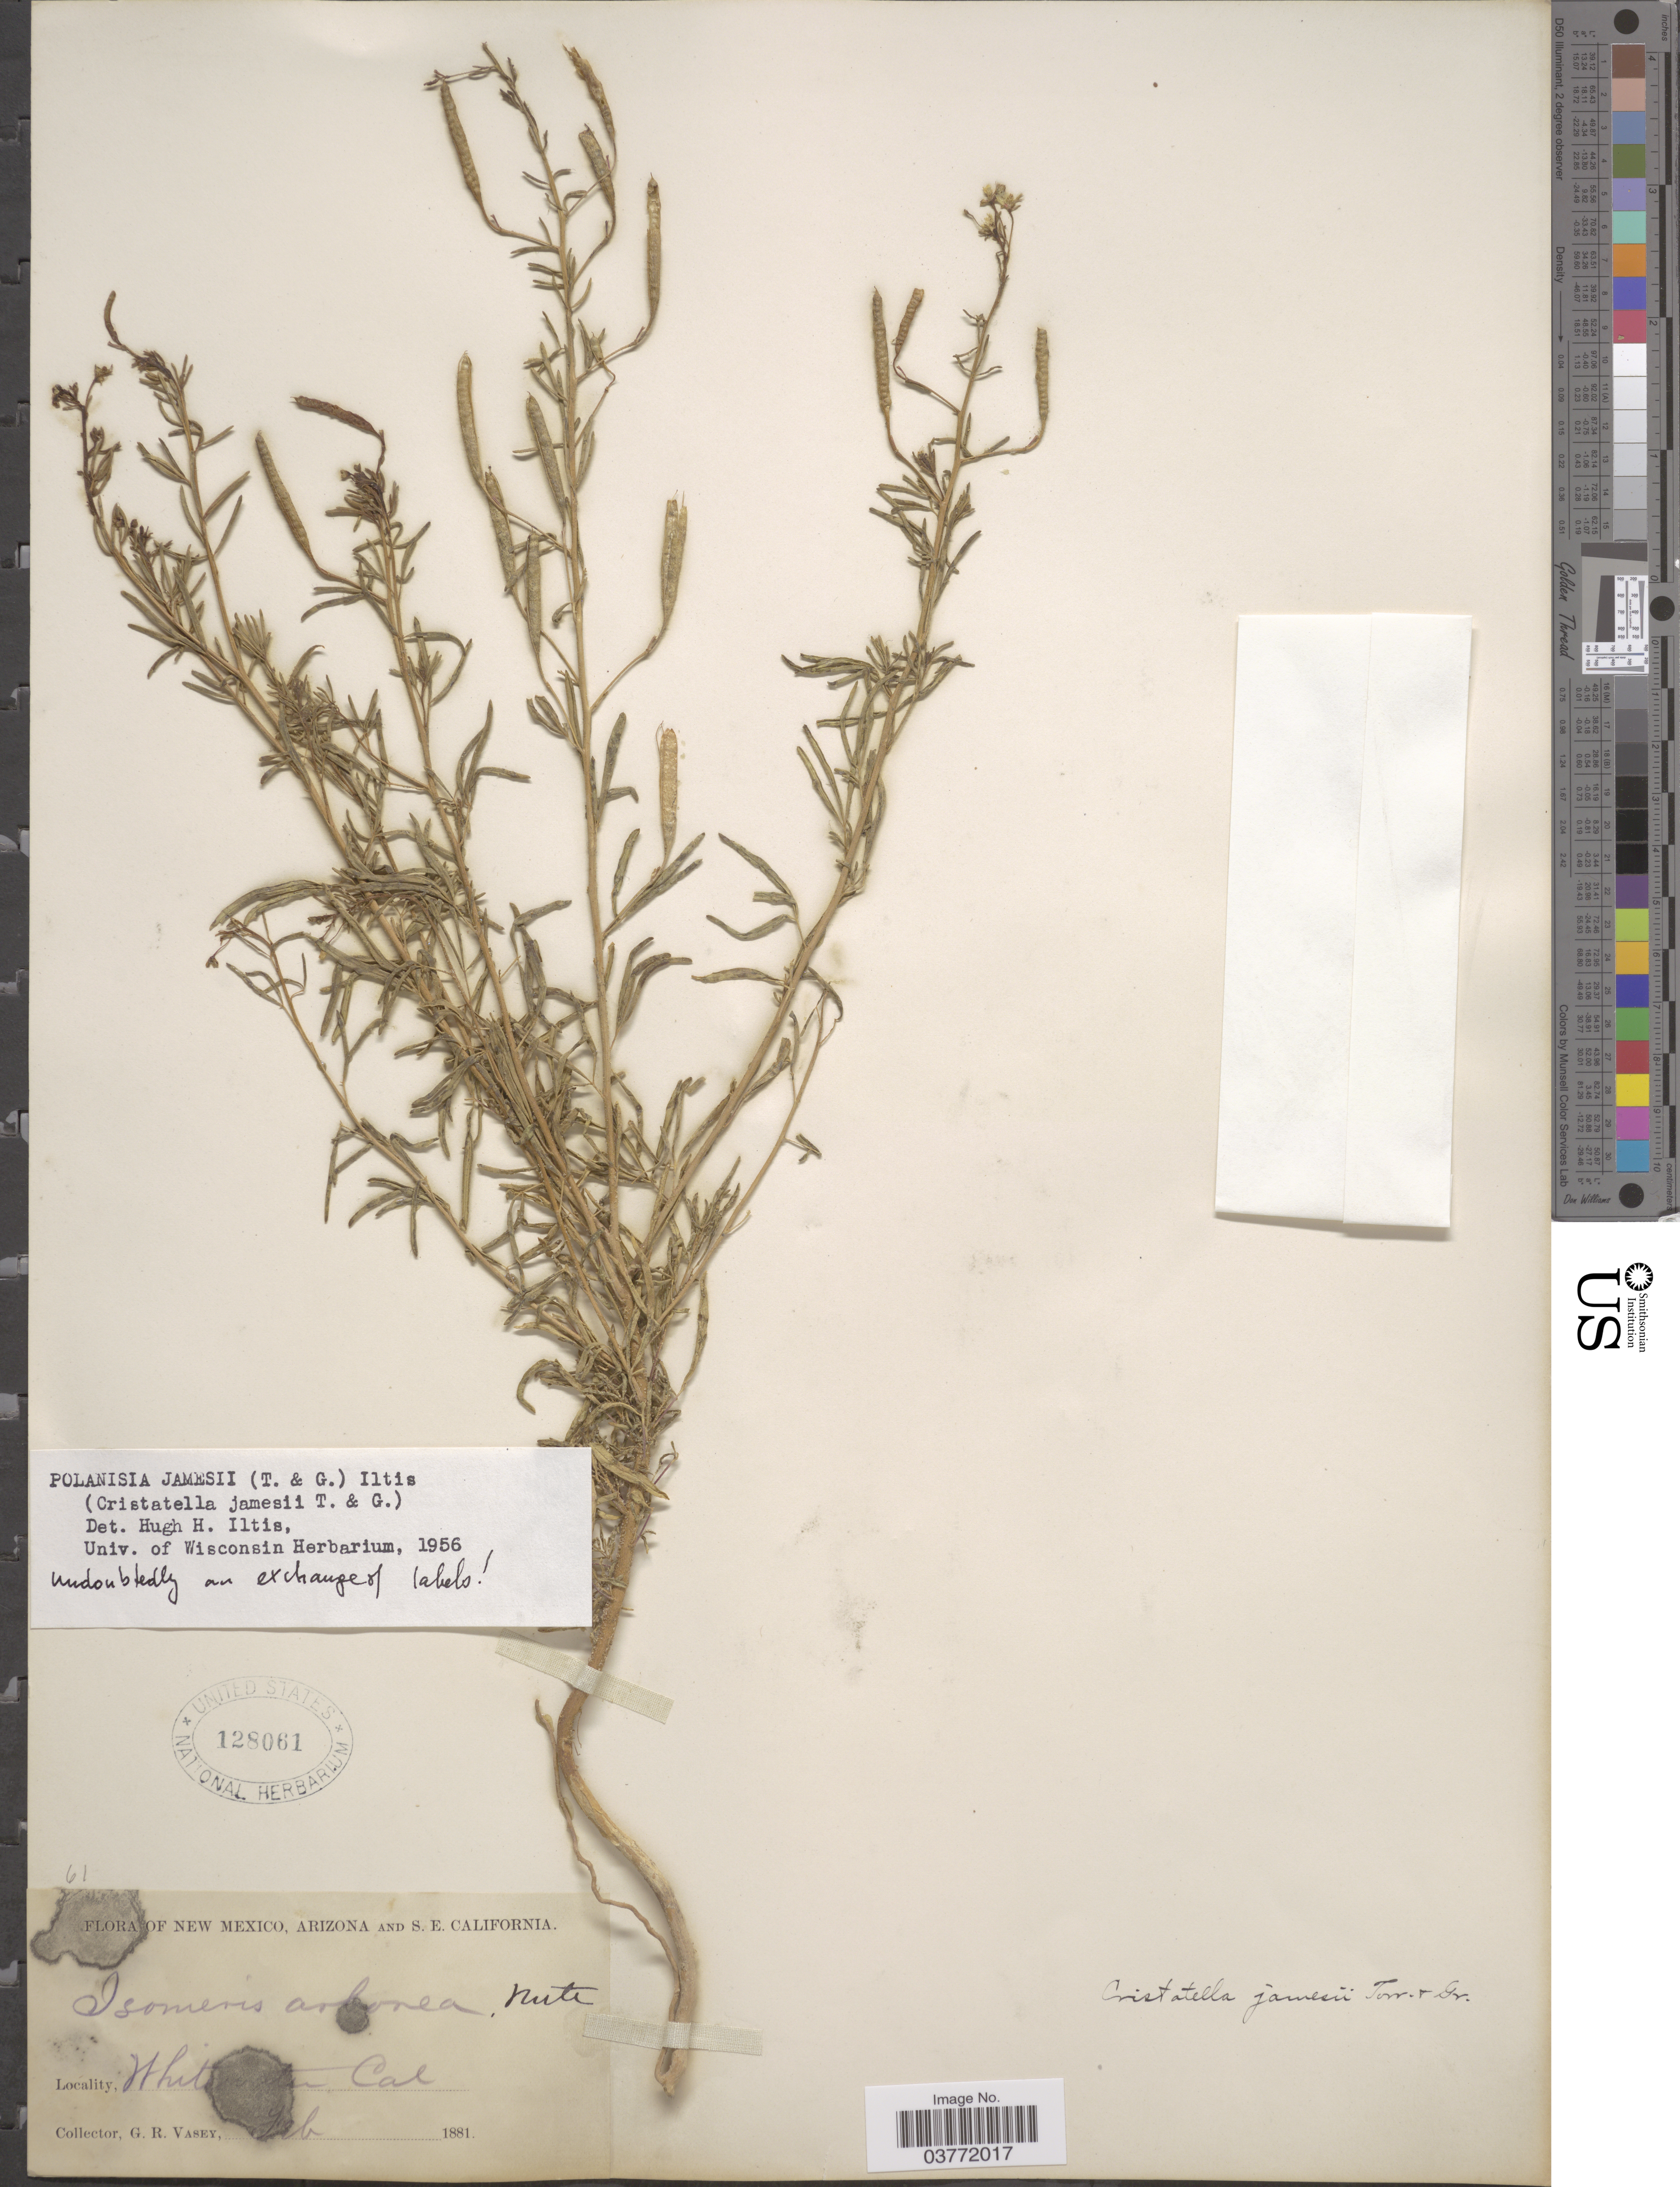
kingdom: Plantae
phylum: Tracheophyta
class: Magnoliopsida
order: Brassicales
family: Cleomaceae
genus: Polanisia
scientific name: Polanisia jamesii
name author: (Torr. & A. Gray) Iltis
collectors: G. R. Vasey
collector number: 61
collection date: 1881-02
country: United States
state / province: California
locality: Whitewater.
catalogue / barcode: US 128061